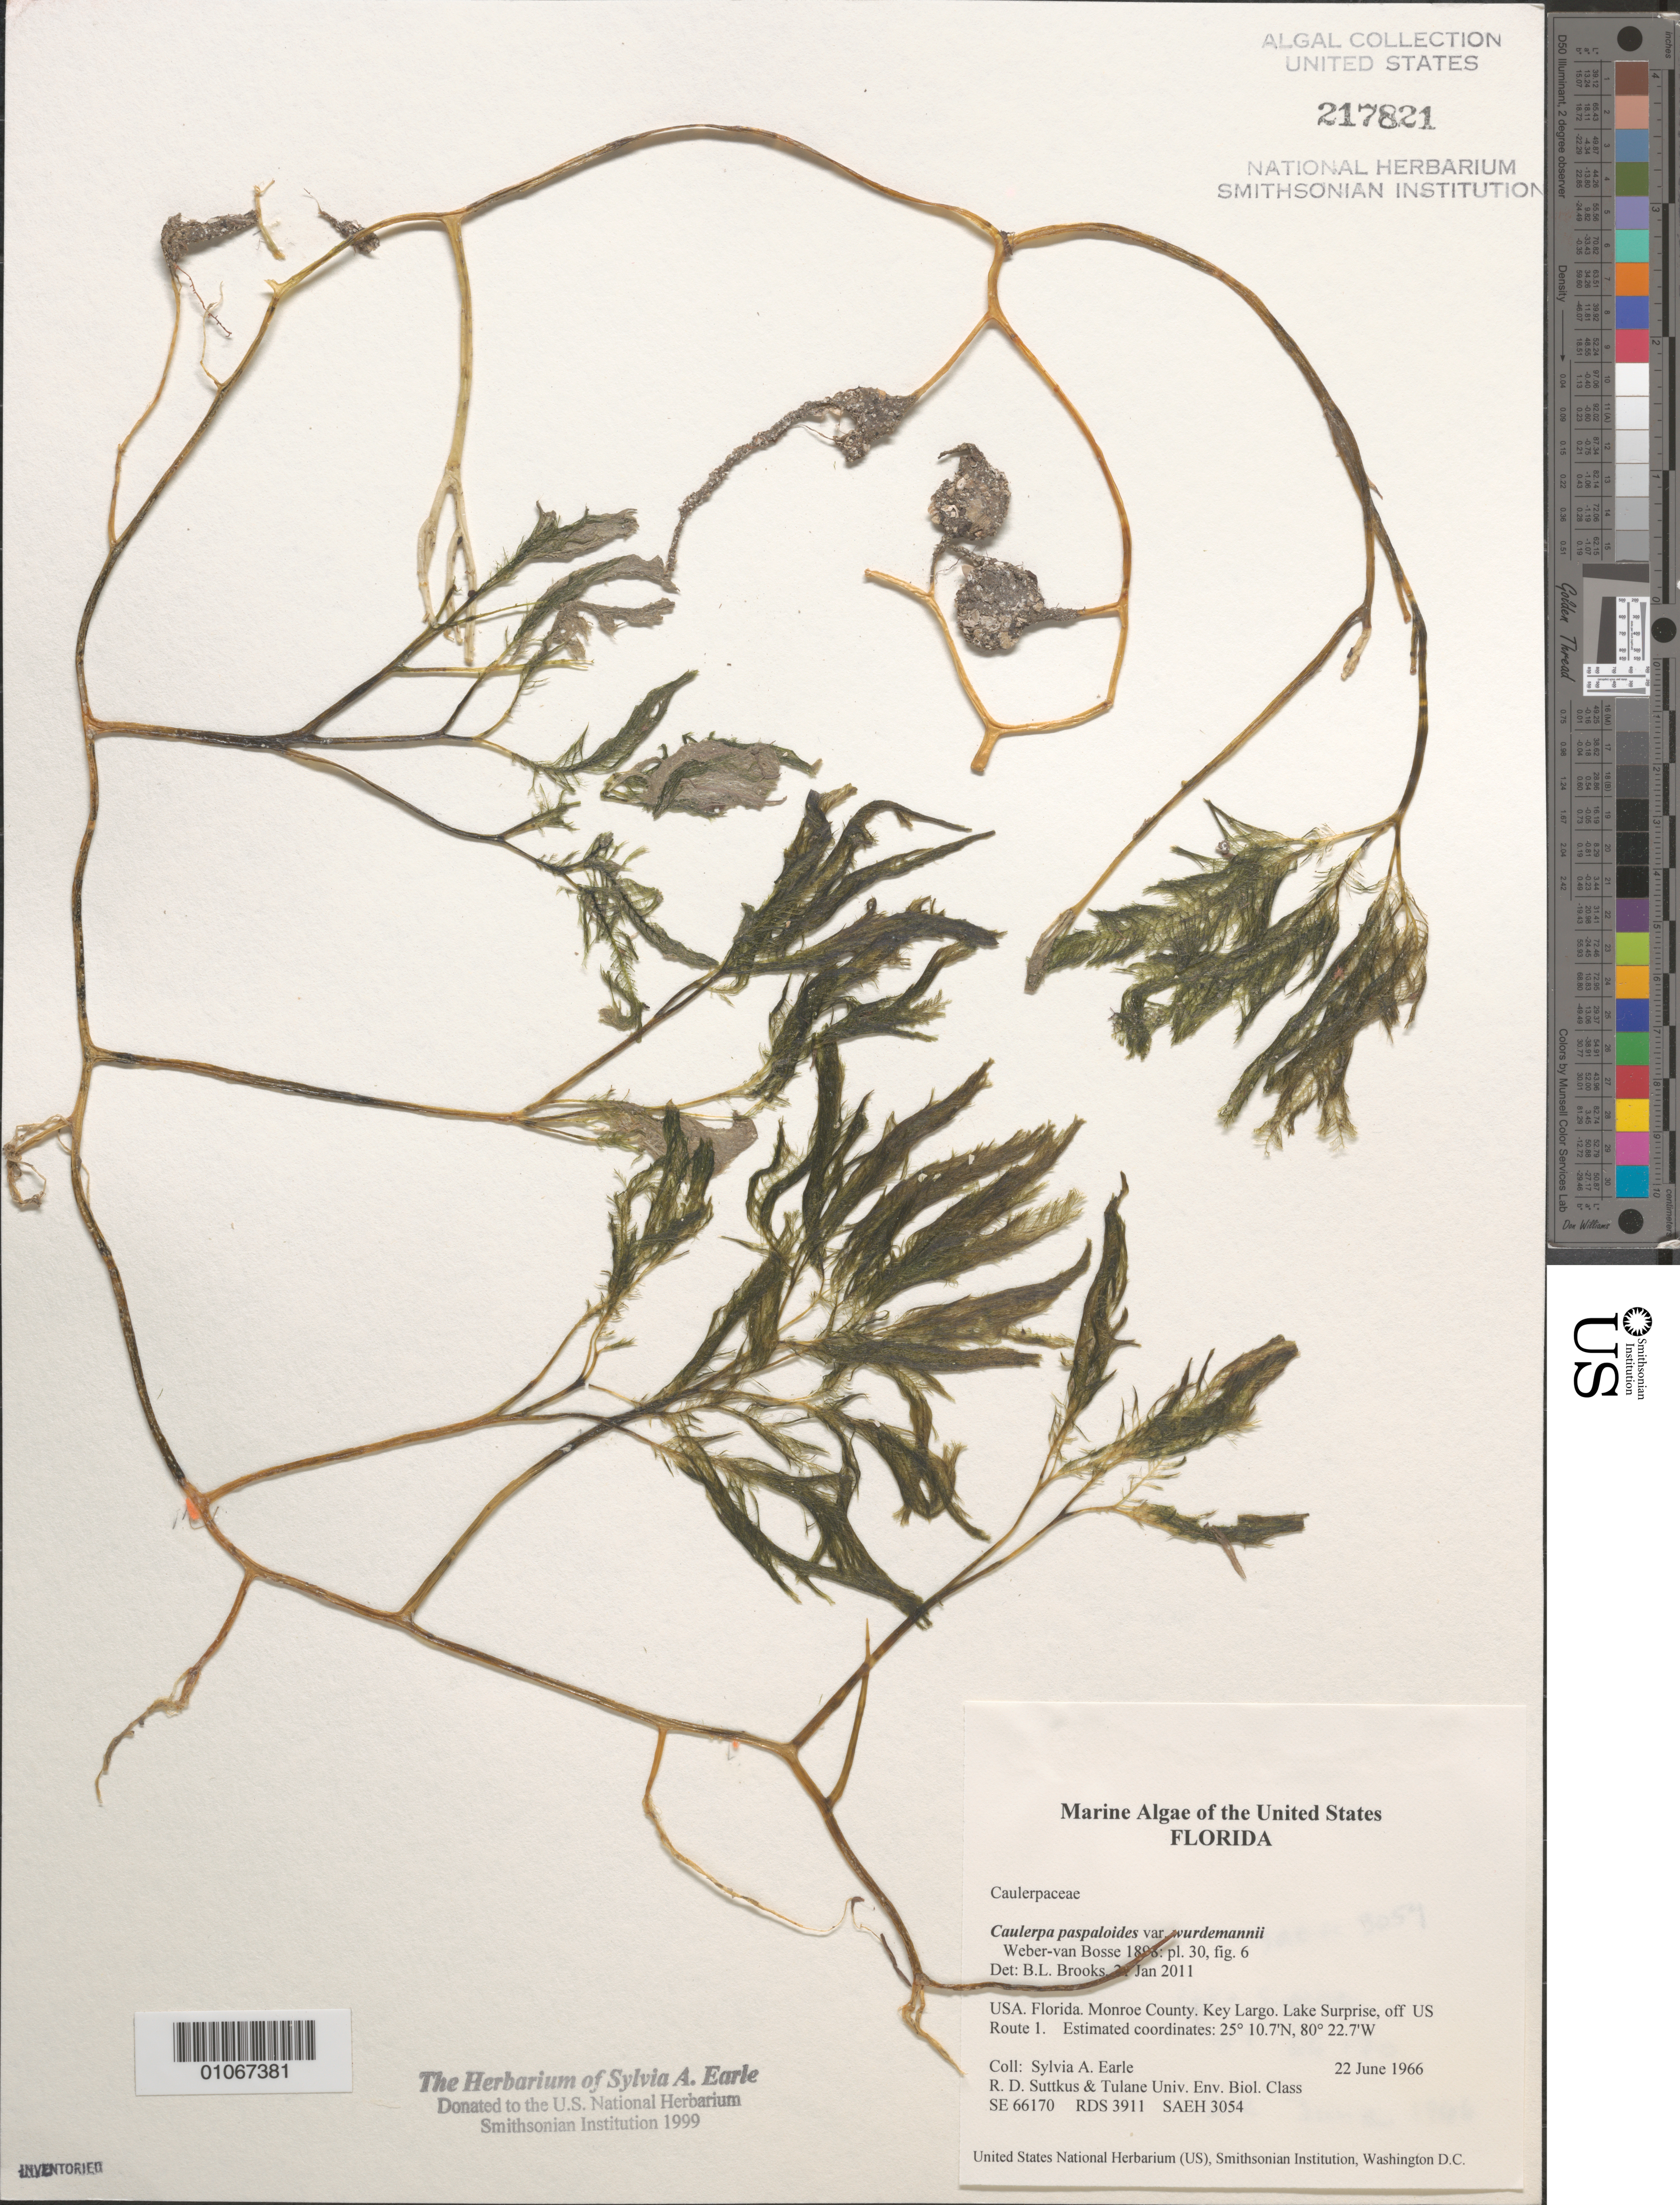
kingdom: Plantae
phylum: Chlorophyta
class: Ulvophyceae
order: Bryopsidales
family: Caulerpaceae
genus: Caulerpa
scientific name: Caulerpa paspaloides var. wurdemannii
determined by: Brooks, B. L., (BOT), Smithsonian Institution - National Museum of Natural History (UNITED STATES)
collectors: S. A. Earle, R. Suttkus & Tulane Univ. Env. Biol. Class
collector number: SE 66170 & RDS 3911 & SAEH 3054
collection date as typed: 22 Jun 1966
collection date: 1966-06-22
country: United States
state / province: Florida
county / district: Monroe County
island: Key Largo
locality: Lake Surprise, off US Route 1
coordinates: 25 10.7'N, 80 22.7'W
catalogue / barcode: US 217821